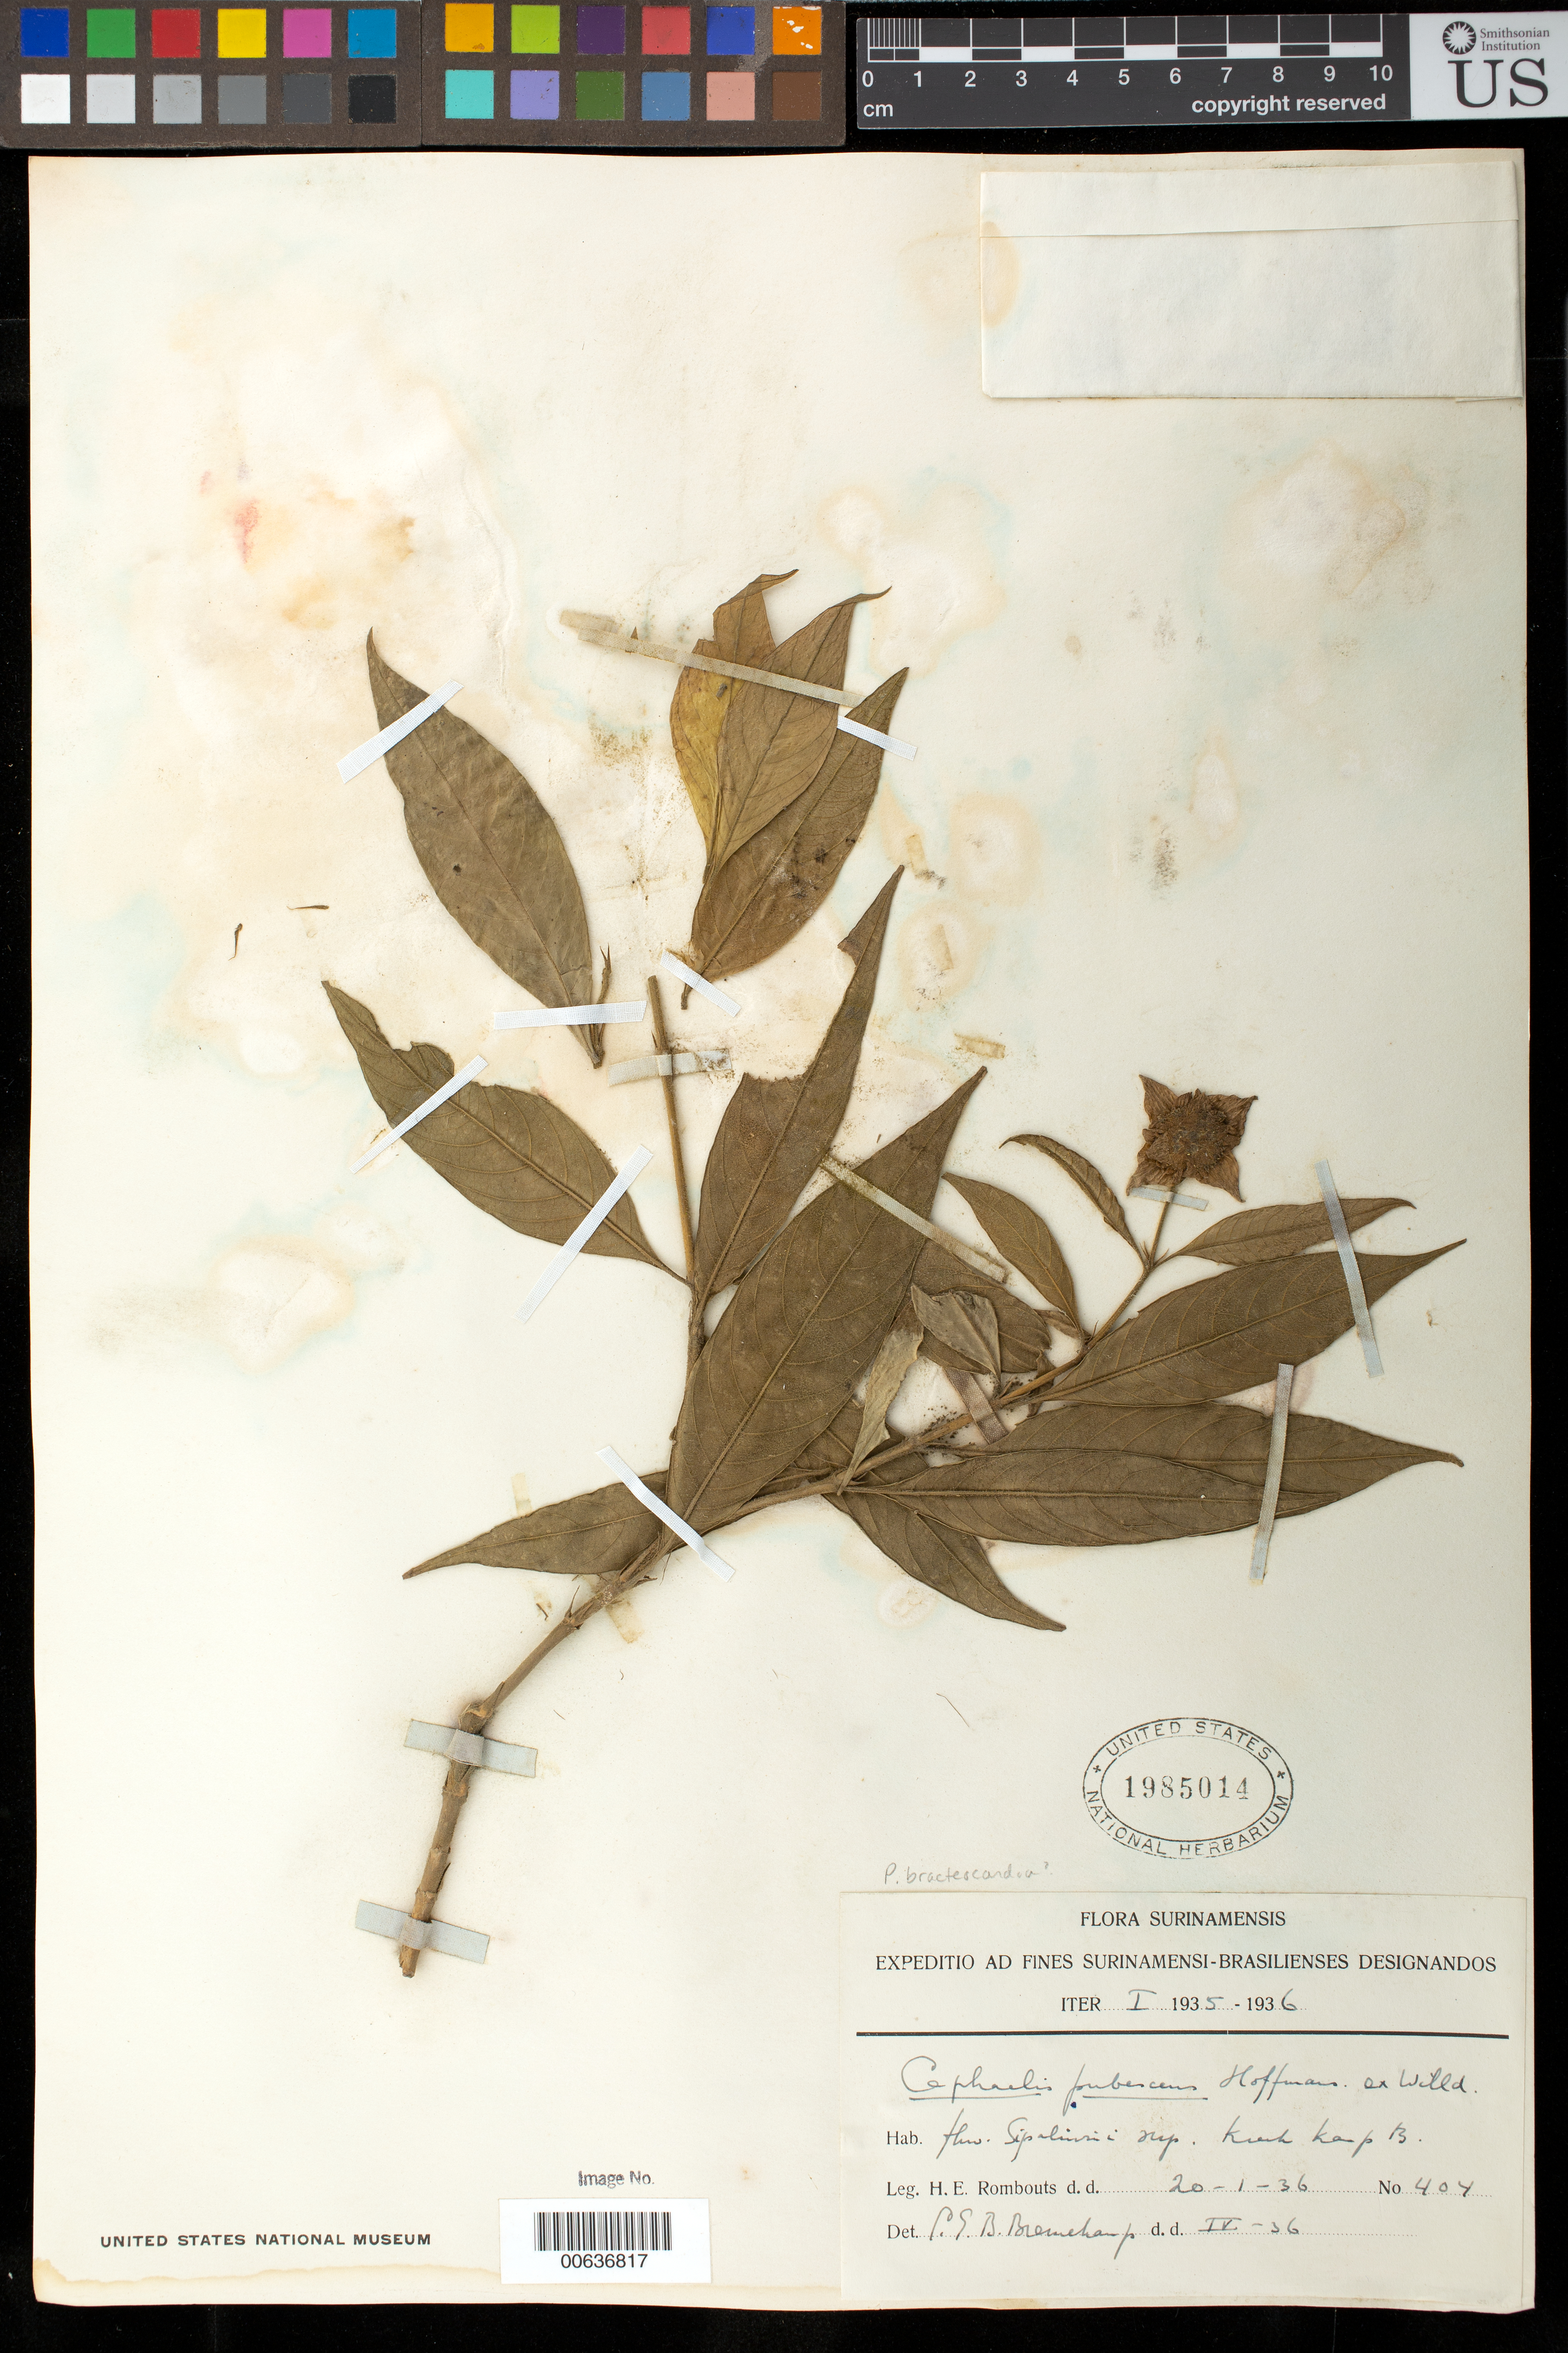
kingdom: Plantae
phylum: Tracheophyta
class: Magnoliopsida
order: Gentianales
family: Rubiaceae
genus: Palicourea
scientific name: Palicourea bracteocardia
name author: (DC.) Delprete & J.H. Kirkbr.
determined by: Kirkbride, J. H., Jr.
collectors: H. Rombouts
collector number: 404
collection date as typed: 20-Jan-34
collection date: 1934-01-20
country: Suriname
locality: Upper Sipaliwini R., camp B (13?)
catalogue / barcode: US 1985014